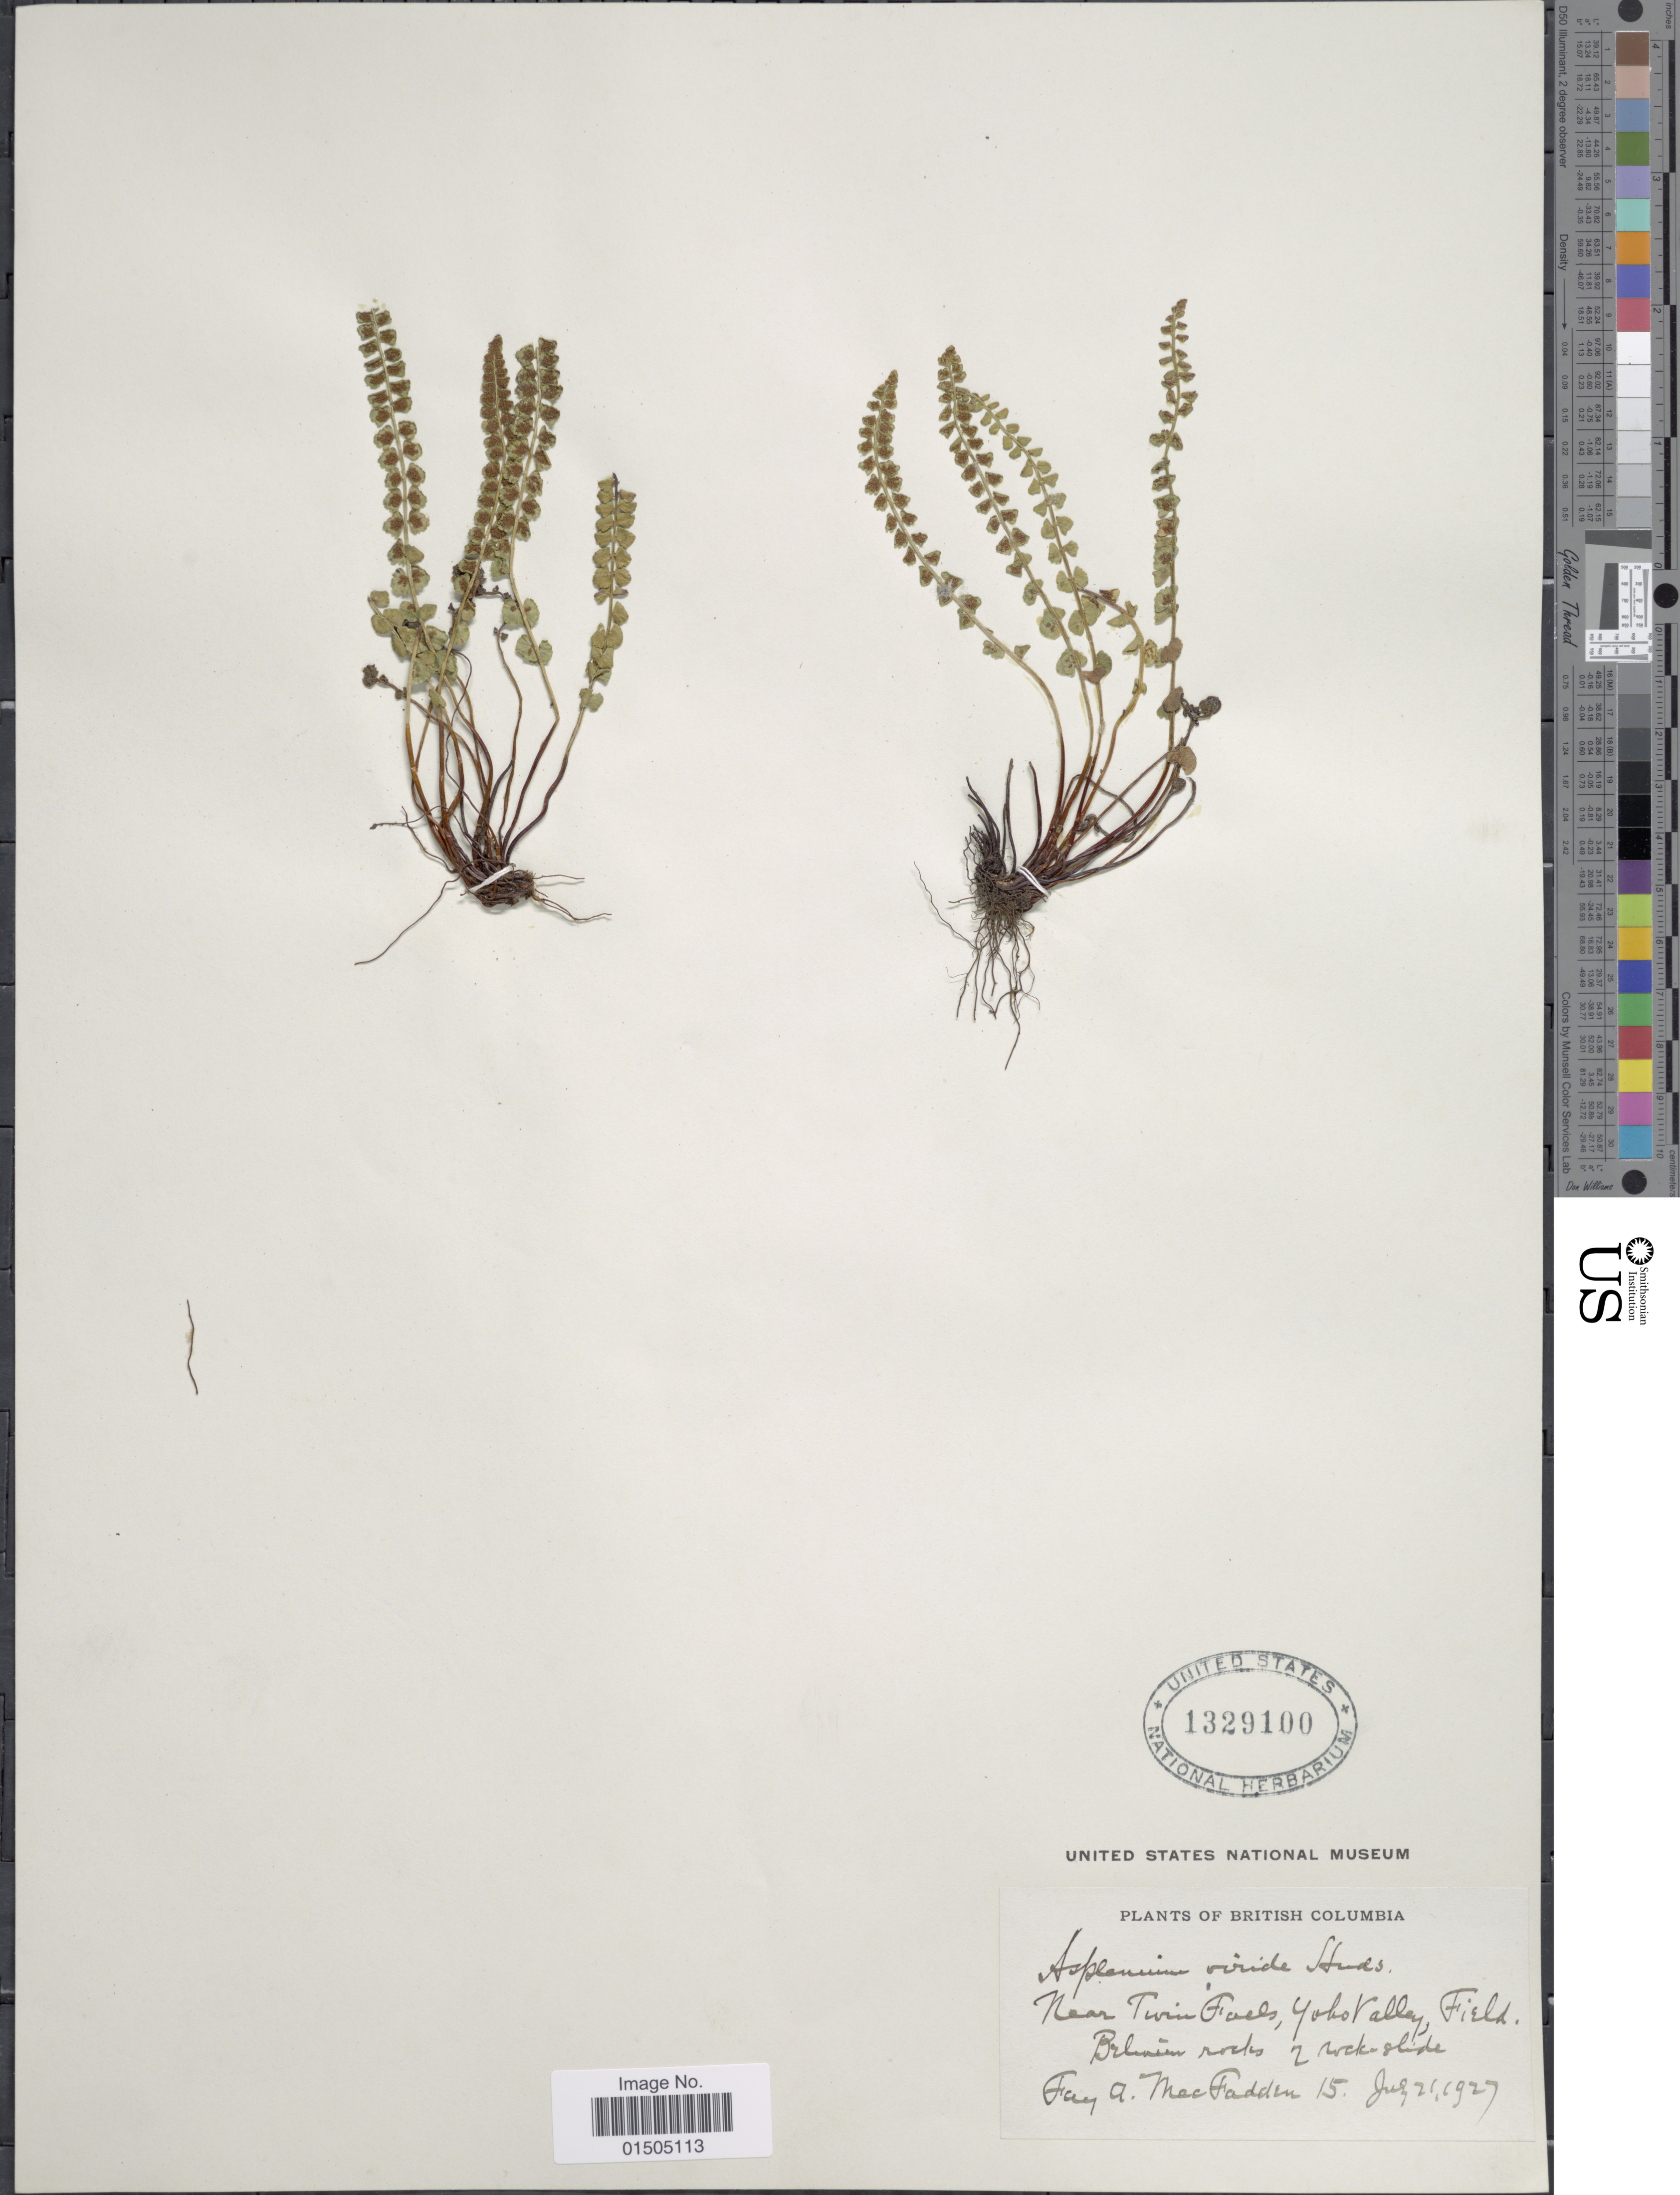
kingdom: Plantae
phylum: Tracheophyta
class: Polypodiopsida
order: Polypodiales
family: Aspleniaceae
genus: Asplenium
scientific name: Asplenium trichomanes-ramosum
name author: L.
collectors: F. MacFadden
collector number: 15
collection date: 1927-07-21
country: Canada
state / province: British Columbia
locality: Near Twin Falls, Yoko Valley, Field.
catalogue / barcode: US 1329100